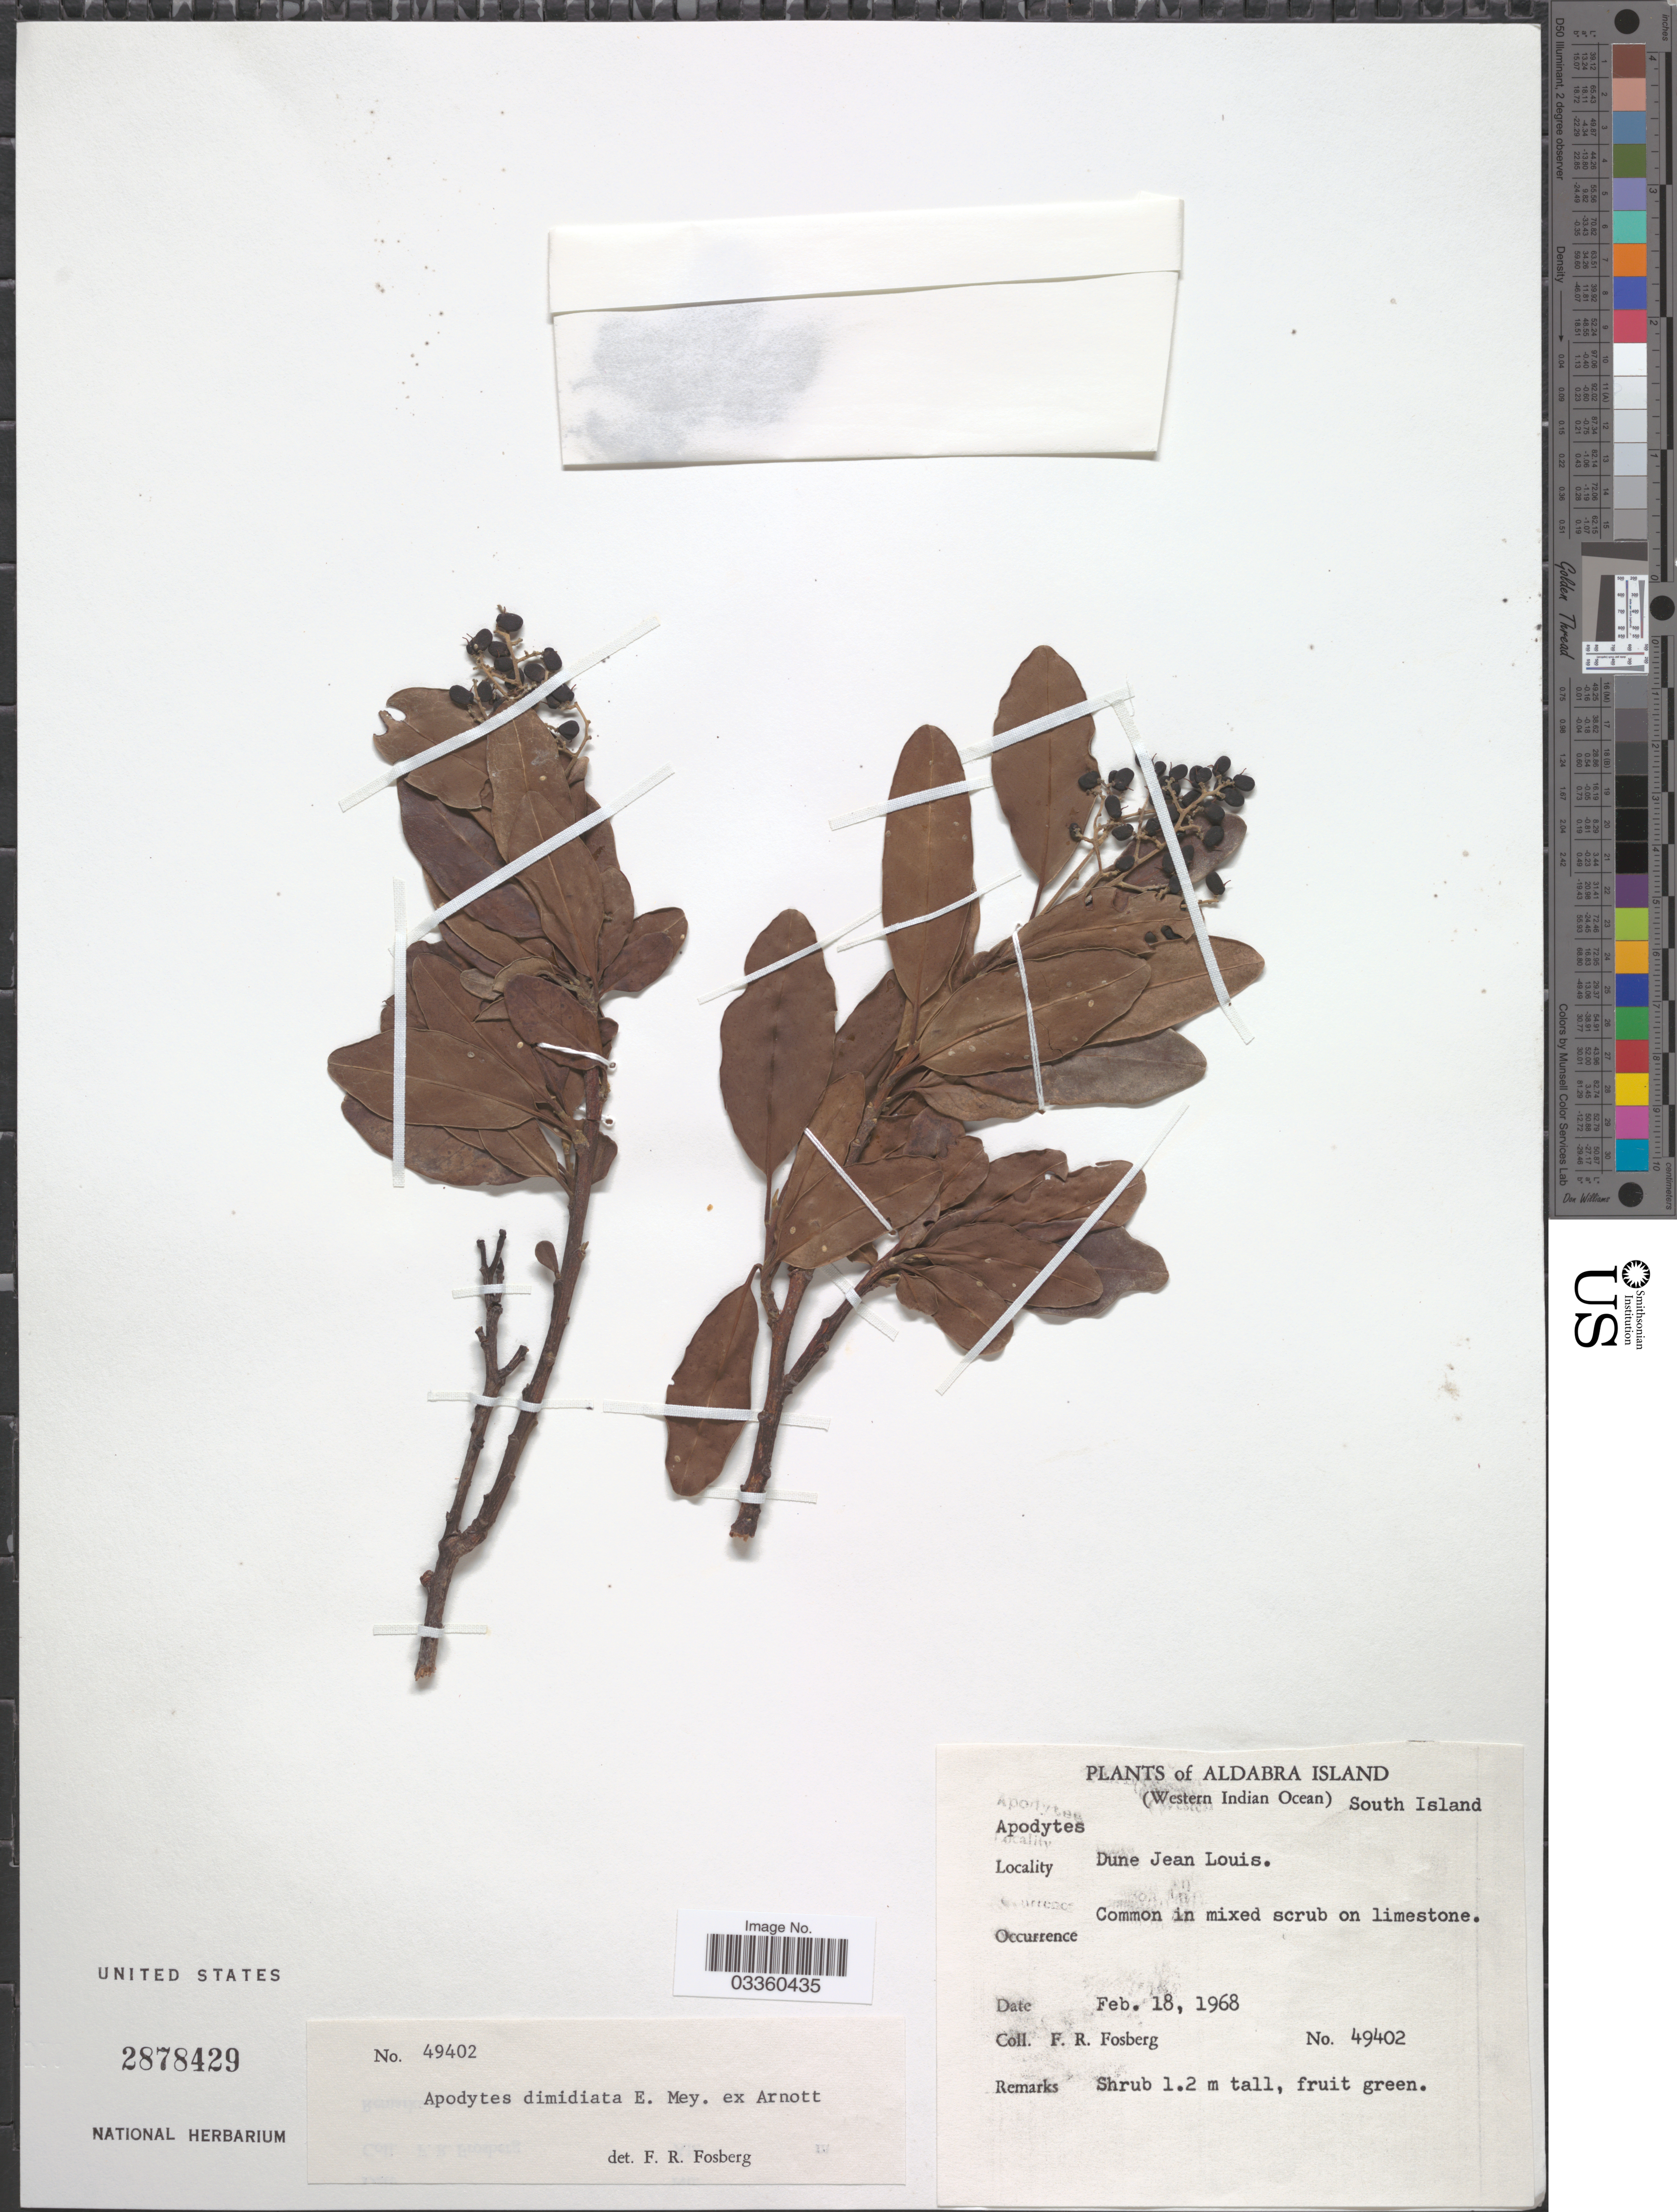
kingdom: Plantae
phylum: Tracheophyta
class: Magnoliopsida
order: Metteniusales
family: Metteniusaceae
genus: Apodytes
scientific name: Apodytes dimidiata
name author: E. Mey. ex Arn.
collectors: F. R. Fosberg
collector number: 49402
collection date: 1968-02-18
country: Seychelles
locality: Aldabra Island (Western Indian Ocean), South Island. Dune Jean Louis.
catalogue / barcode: US 2878429